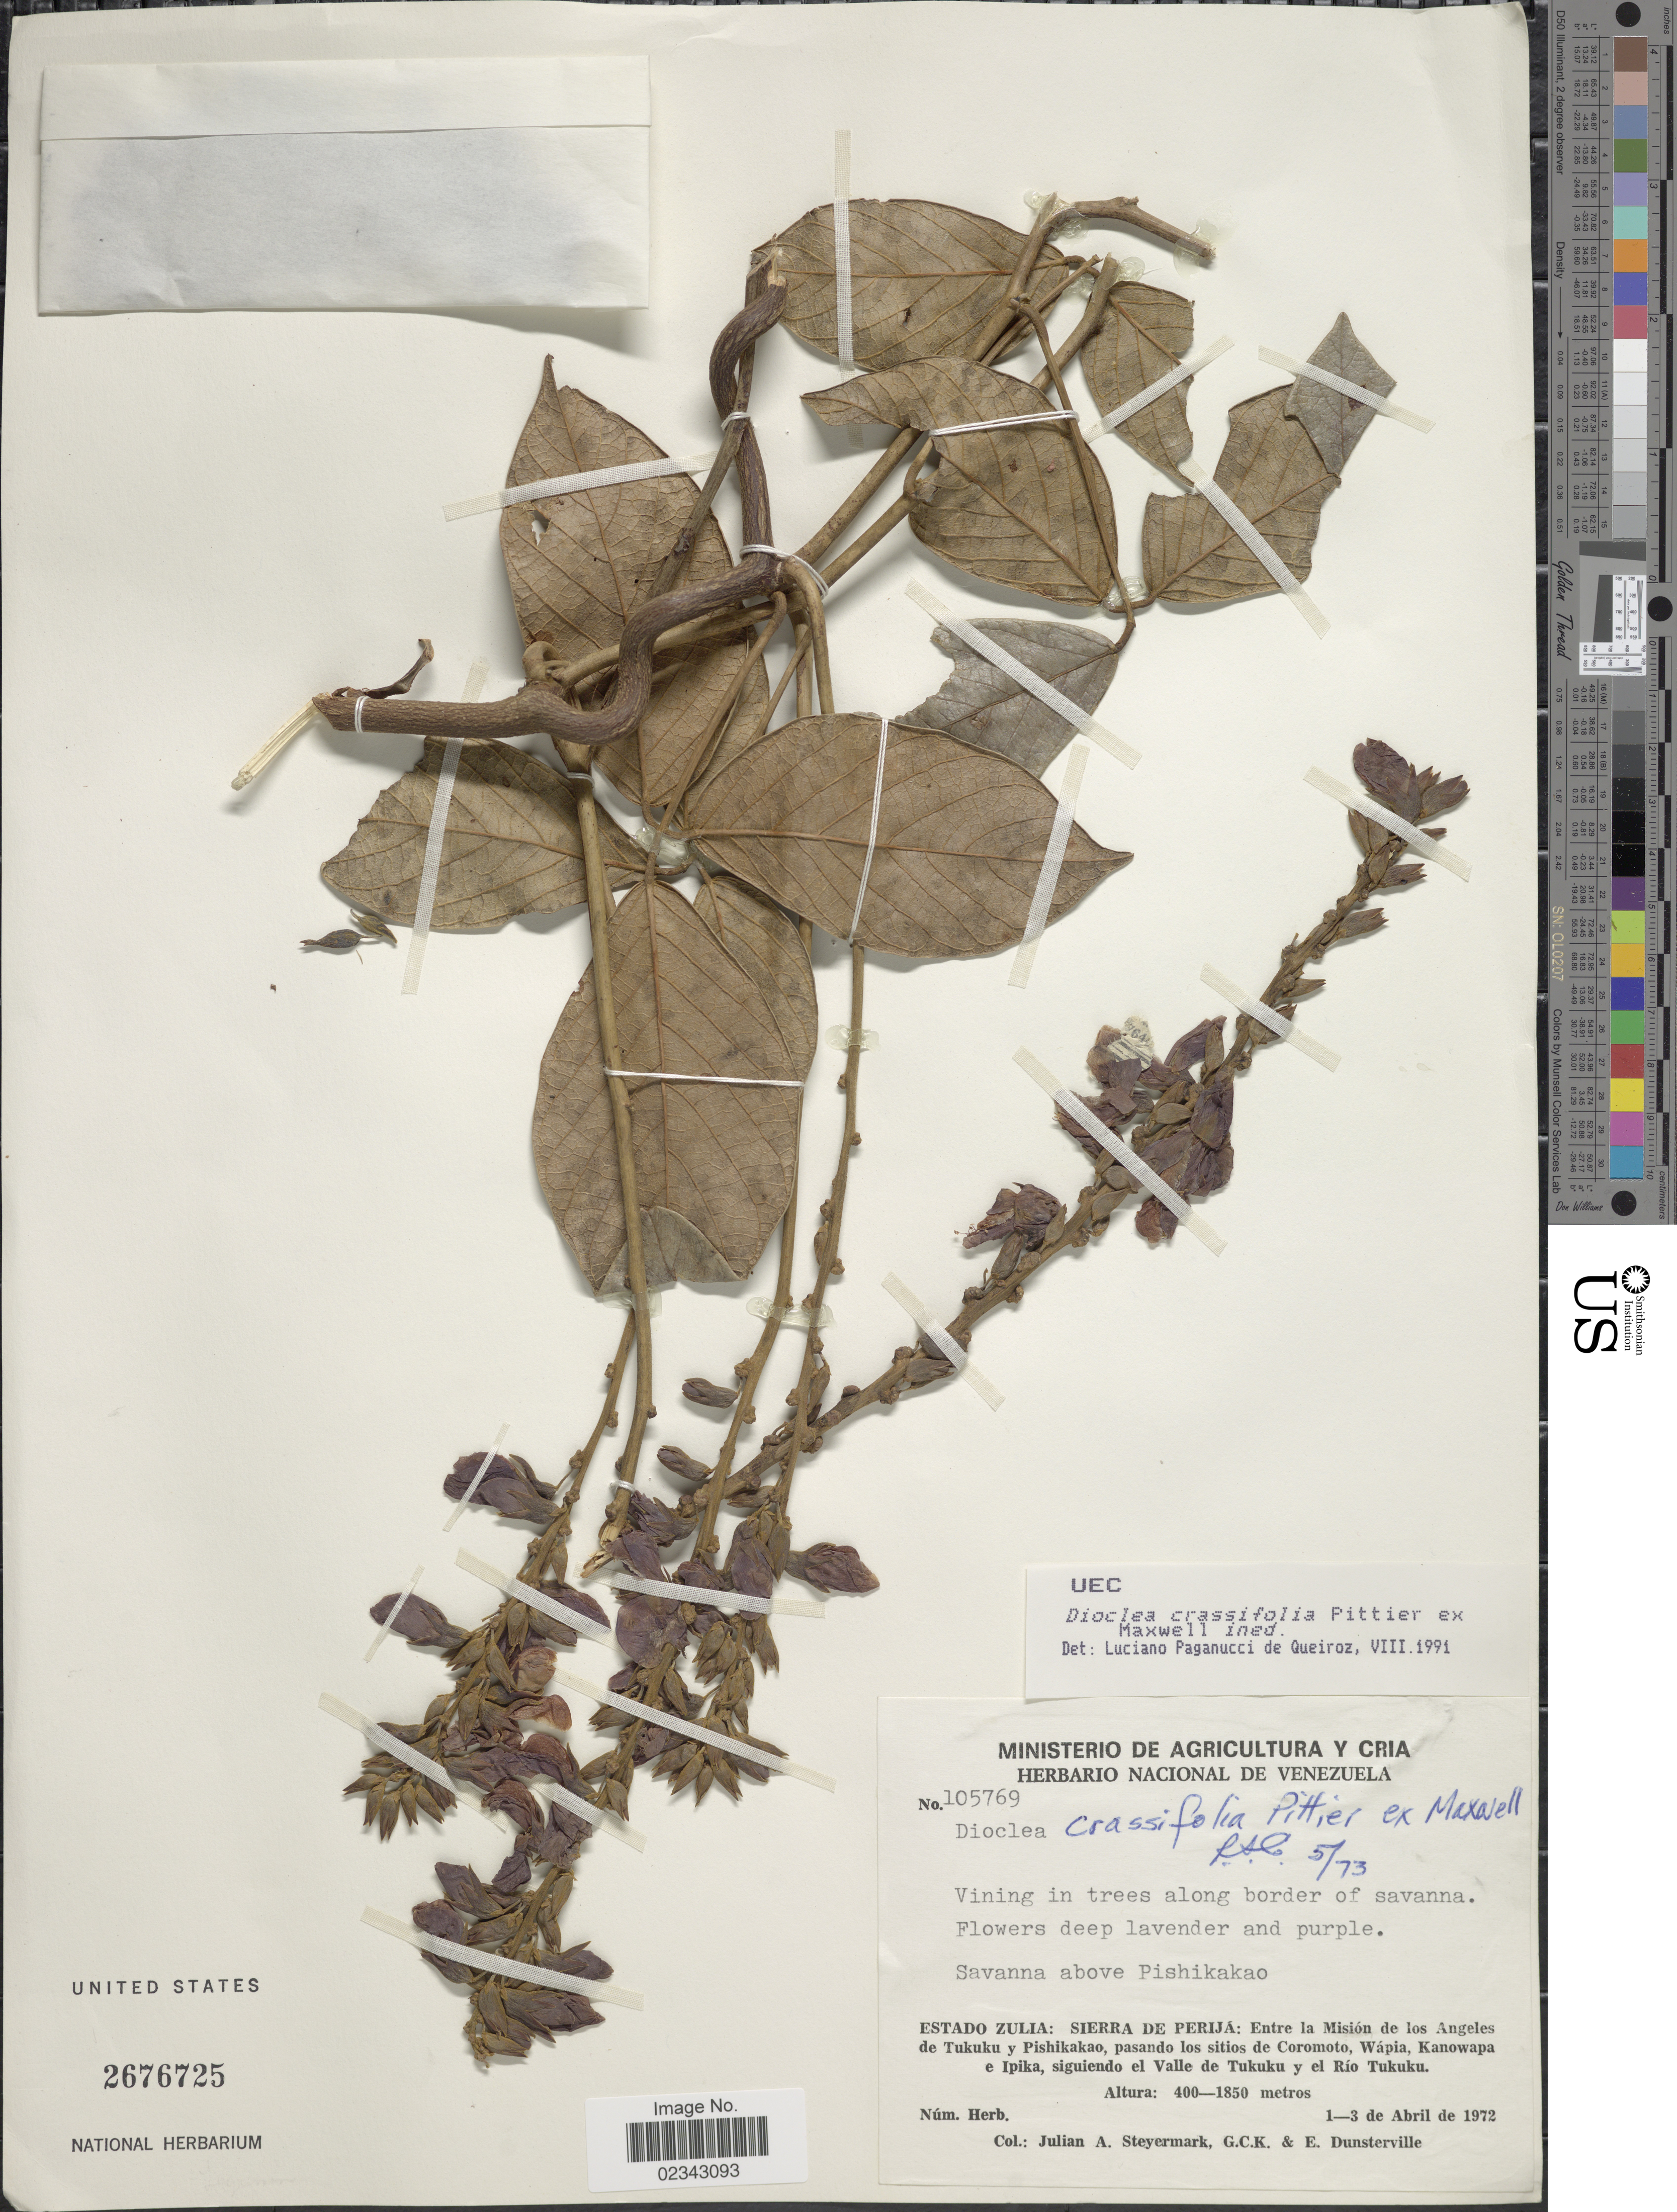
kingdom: Plantae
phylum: Tracheophyta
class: Magnoliopsida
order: Fabales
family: Fabaceae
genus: Dioclea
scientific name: Dioclea crassifolia Pittier, nom. inval.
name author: Pittier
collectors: J. Steyermark, G. C. K. Dunsterville & E. Dunsterville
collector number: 105769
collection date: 1972-04-01/1972-04-03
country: Venezuela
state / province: Zulia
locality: Vining in trees along border of savnna. Savanna above Pishikakao, Sierra De Perija: Entre la Misión de los Angeles de Tukuku y Pishikakao, pasando los sitios de Coromoto, Wápia, Kanowapa e Ipika, siguiendo el Valle de Tukuku y el Río Tukuku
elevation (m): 400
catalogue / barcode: US 2676725